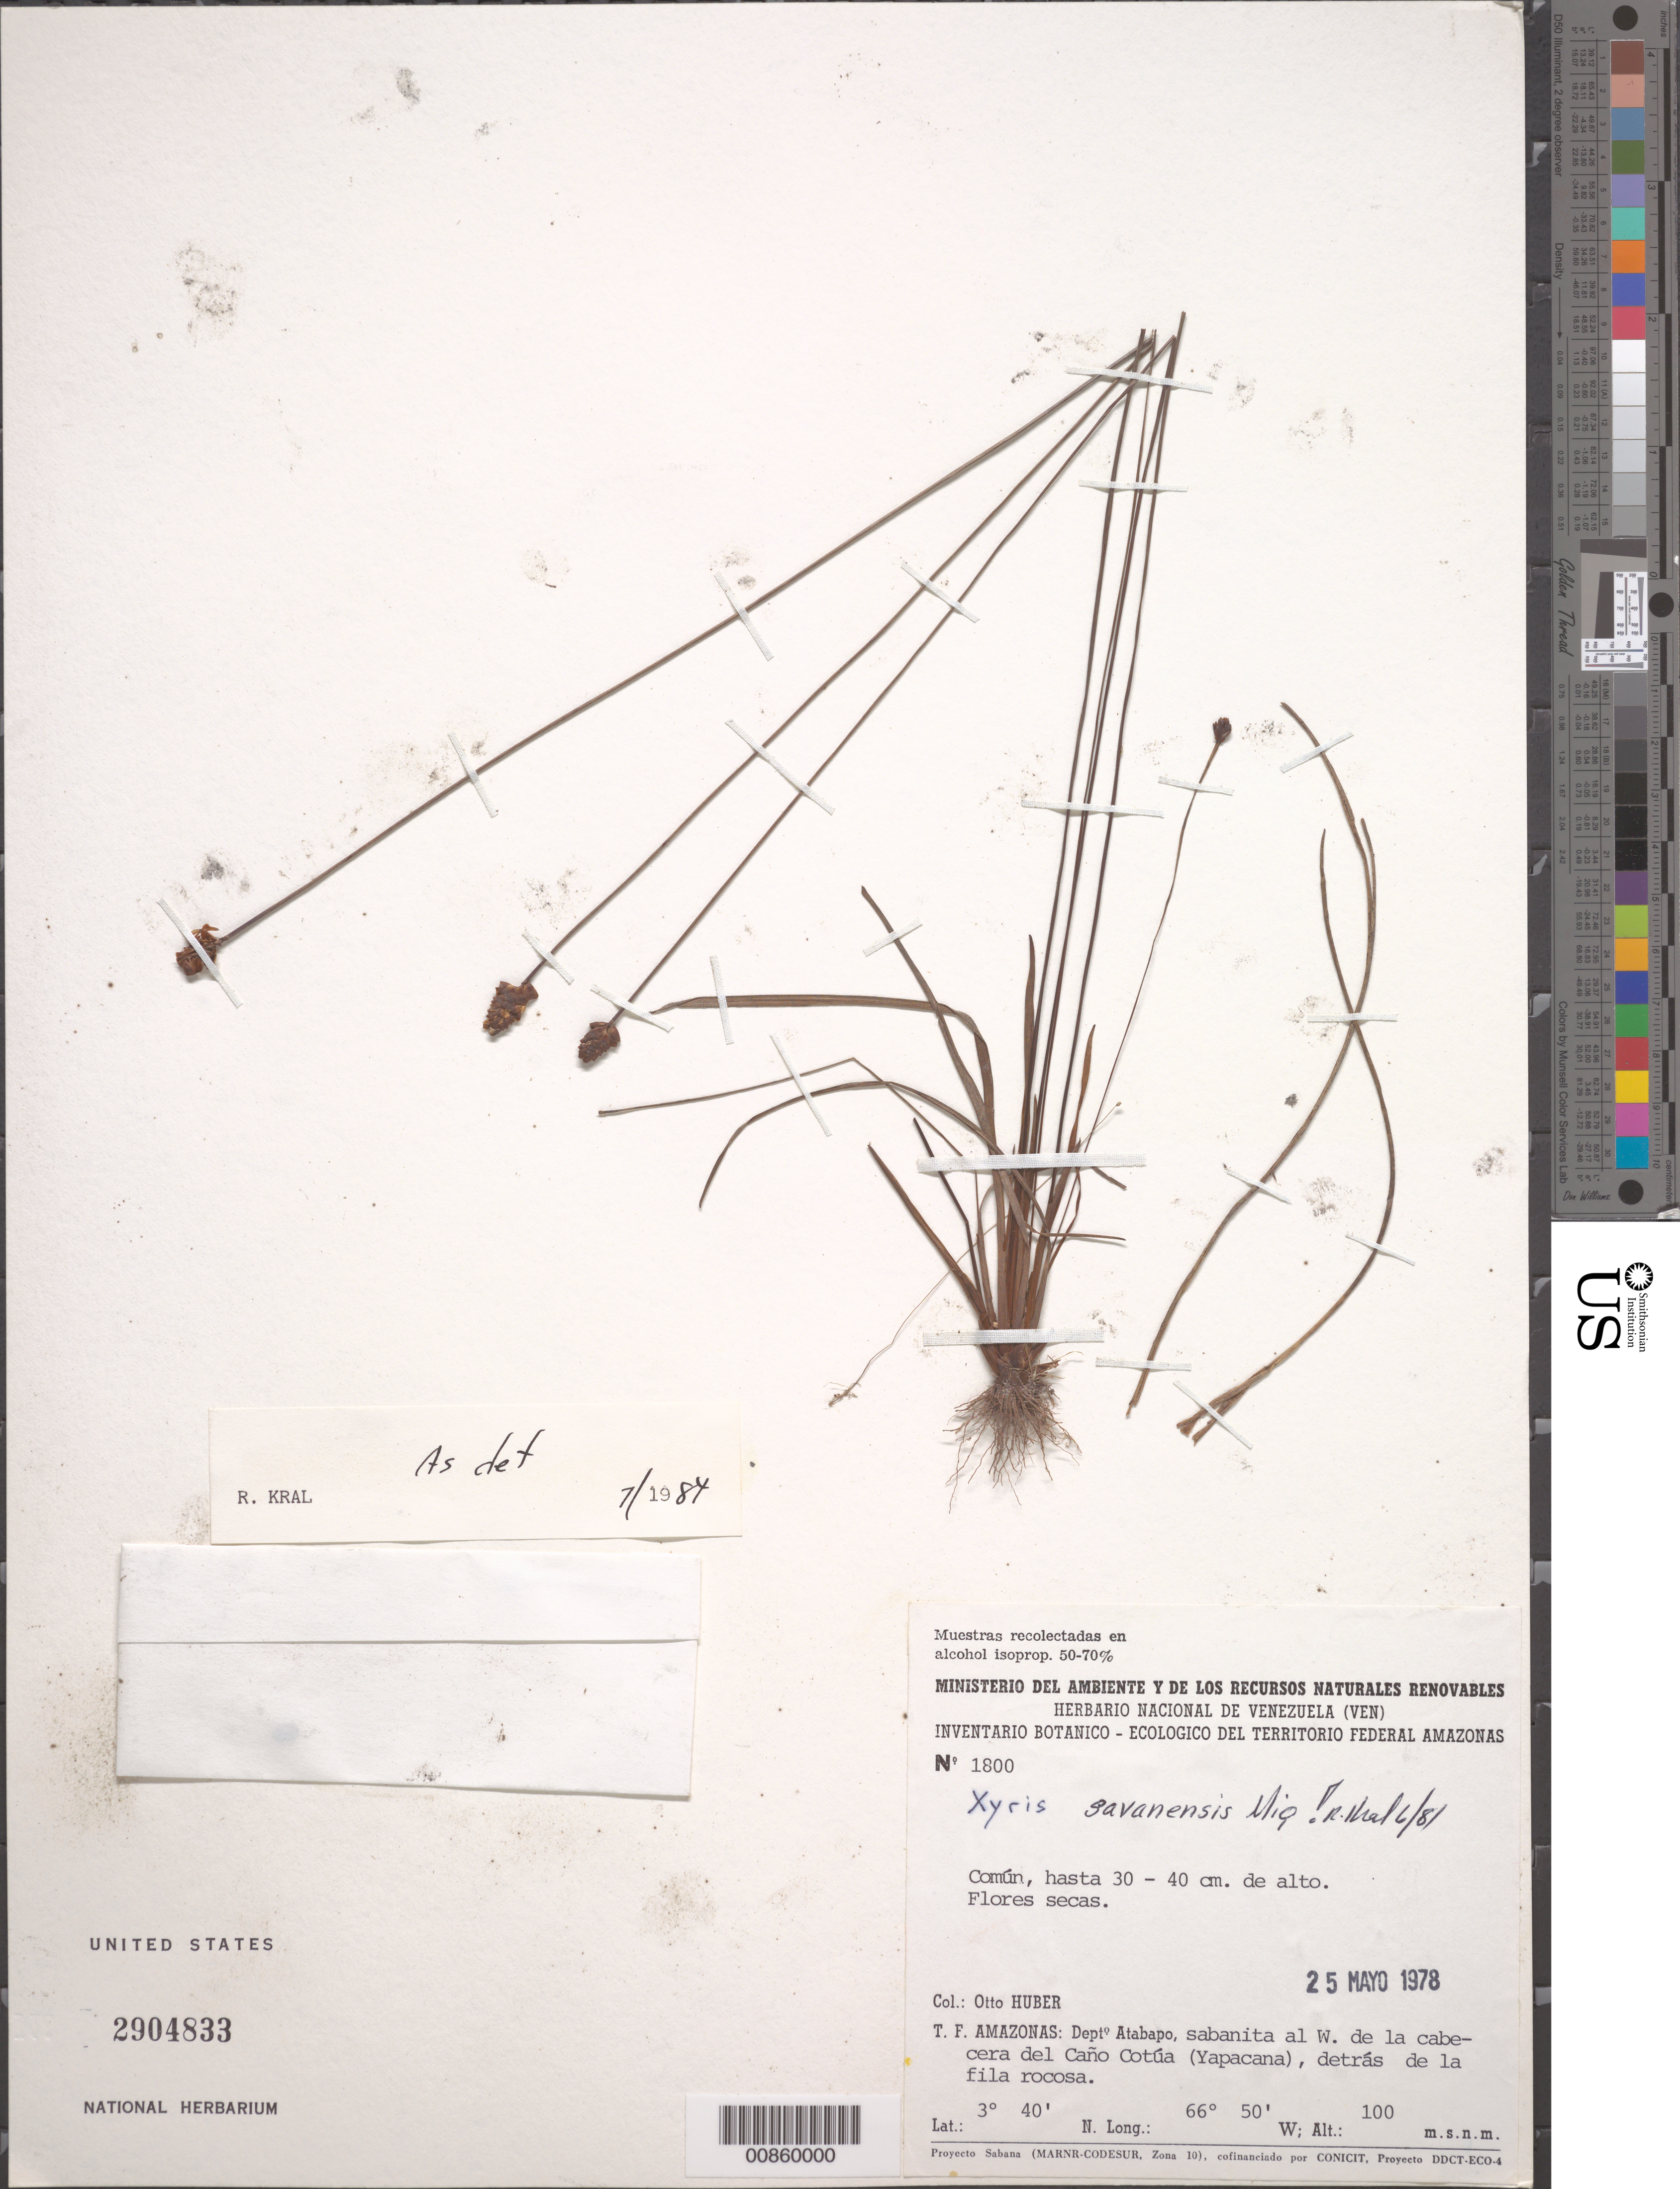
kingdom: Plantae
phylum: Tracheophyta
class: Liliopsida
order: Poales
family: Xyridaceae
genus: Xyris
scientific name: Xyris savanensis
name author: Miq.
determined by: Kral, Robert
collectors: O. Huber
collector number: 1800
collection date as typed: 25-May-78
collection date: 1978-05-25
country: Venezuela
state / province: Amazonas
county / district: Atabapo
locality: Caño Cotua (Yapacana), W del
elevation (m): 100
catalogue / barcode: US 2904833